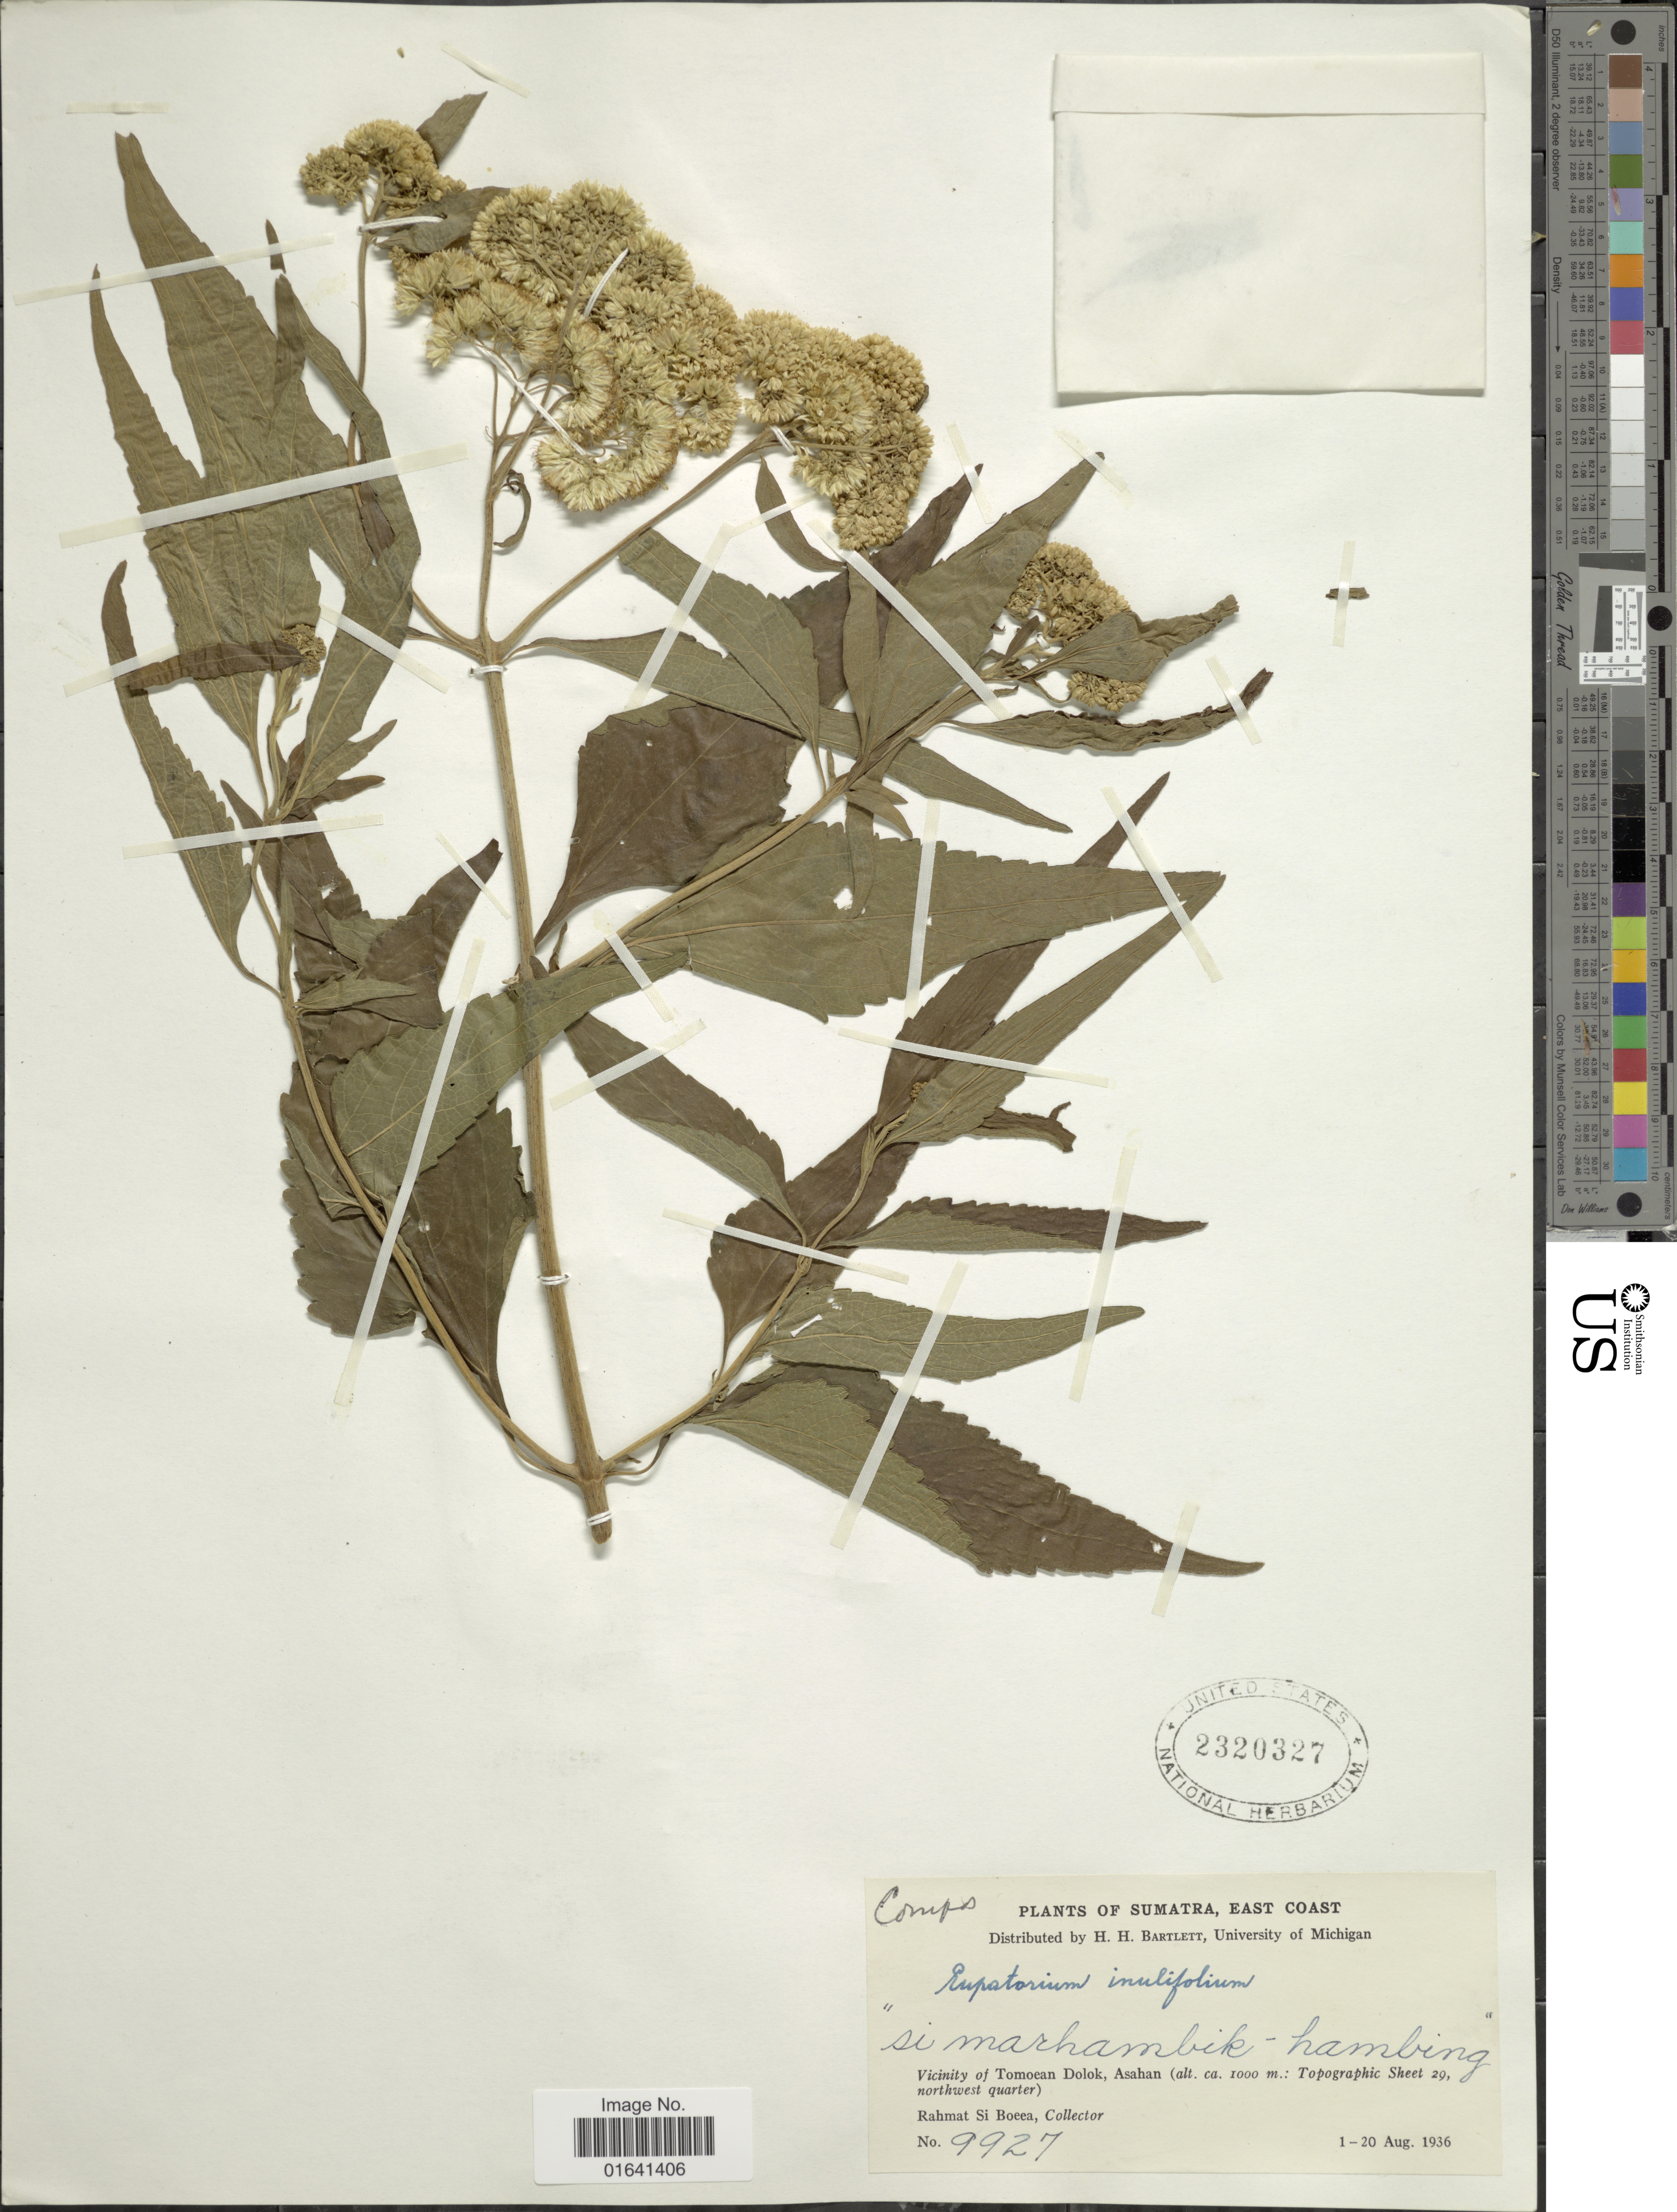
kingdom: Plantae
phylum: Tracheophyta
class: Magnoliopsida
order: Asterales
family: Asteraceae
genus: Austroeupatorium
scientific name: Austroeupatorium inulaefolium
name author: (Kunth) R.M. King & H. Rob.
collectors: Rahmat Si Boeea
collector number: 9927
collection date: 1936-08-01/1936-08-20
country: Indonesia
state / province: Sumatra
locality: East Coast, 'Si Marhambik-Hambing) Viicnity of Toean Dolok, Asahan (Topographic Sheet 29, northwest quarter)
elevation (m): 1000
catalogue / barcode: US 2320327